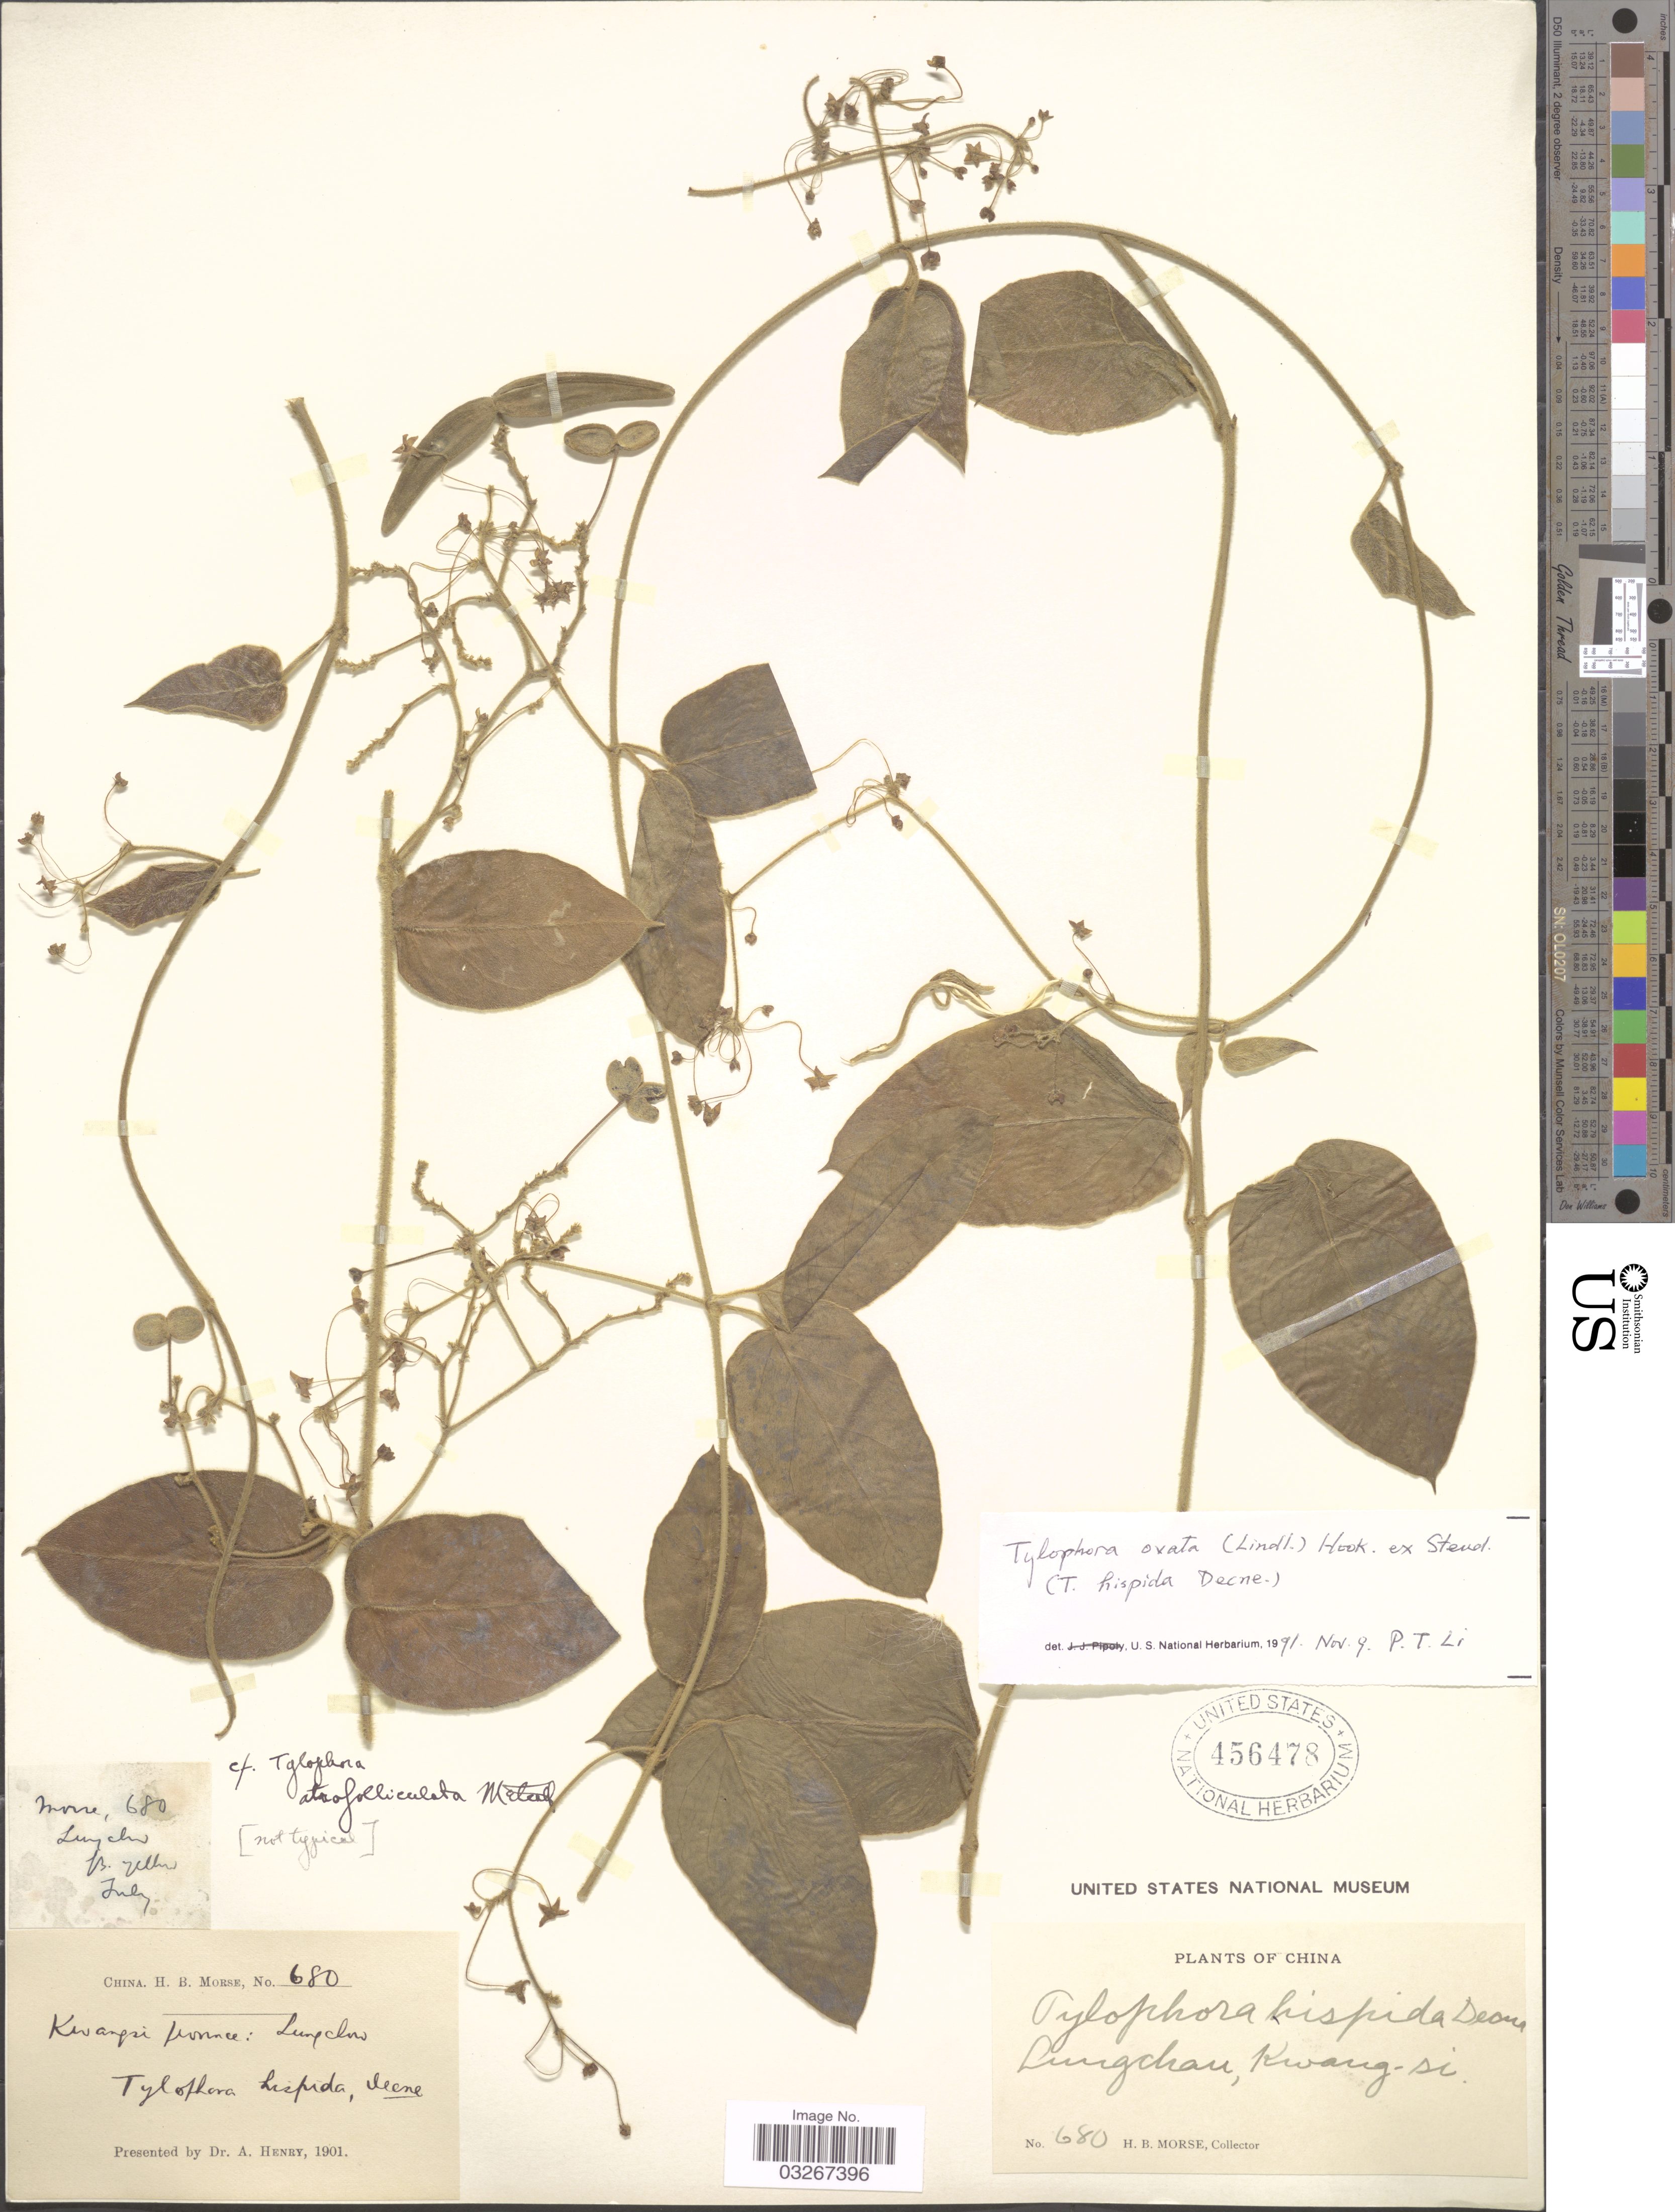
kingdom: Plantae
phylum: Tracheophyta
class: Magnoliopsida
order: Gentianales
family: Apocynaceae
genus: Tylophora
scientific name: Tylophora ovata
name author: Hook. ex Steud.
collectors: H. Morse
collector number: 680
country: China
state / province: Guangxi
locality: Kwangsi province: Lungchau.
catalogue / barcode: US 456478